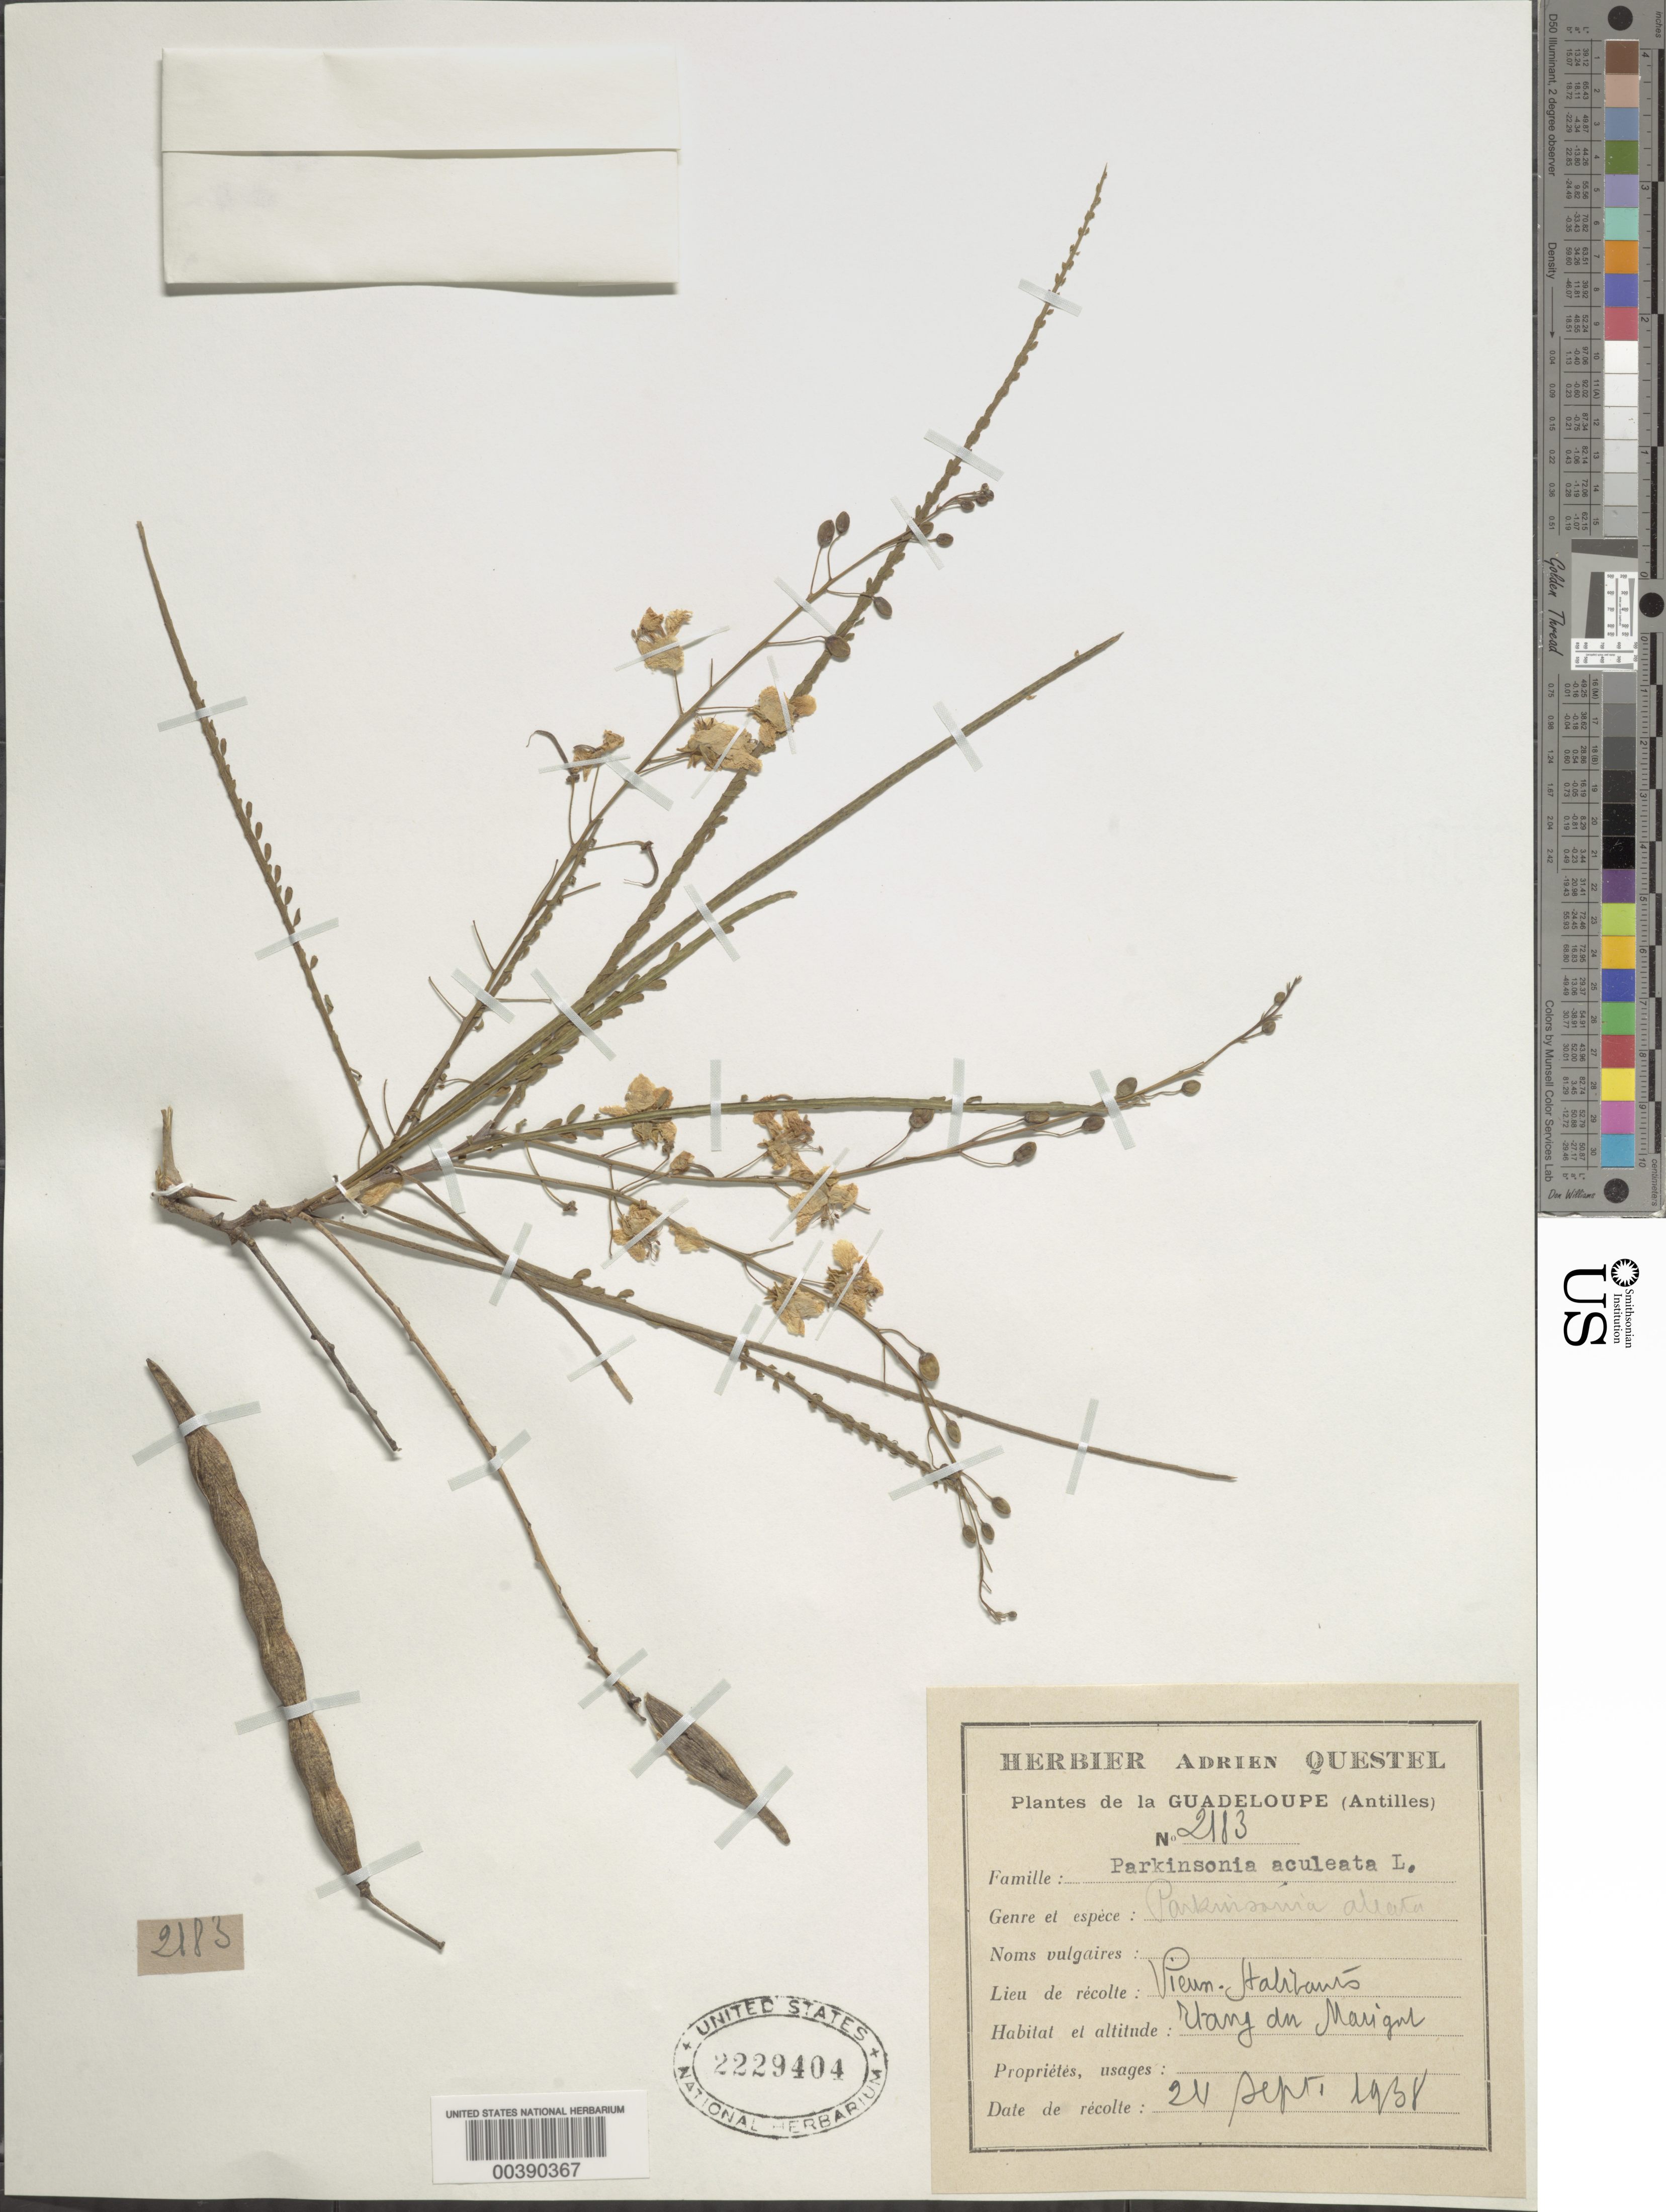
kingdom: Plantae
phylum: Tracheophyta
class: Magnoliopsida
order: Fabales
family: Fabaceae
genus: Parkinsonia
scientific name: Parkinsonia aculeata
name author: L.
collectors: A. Questel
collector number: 2183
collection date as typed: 24 Sep 1938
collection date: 1938-09-24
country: Guadeloupe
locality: Etang du marigol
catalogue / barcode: US 2229404